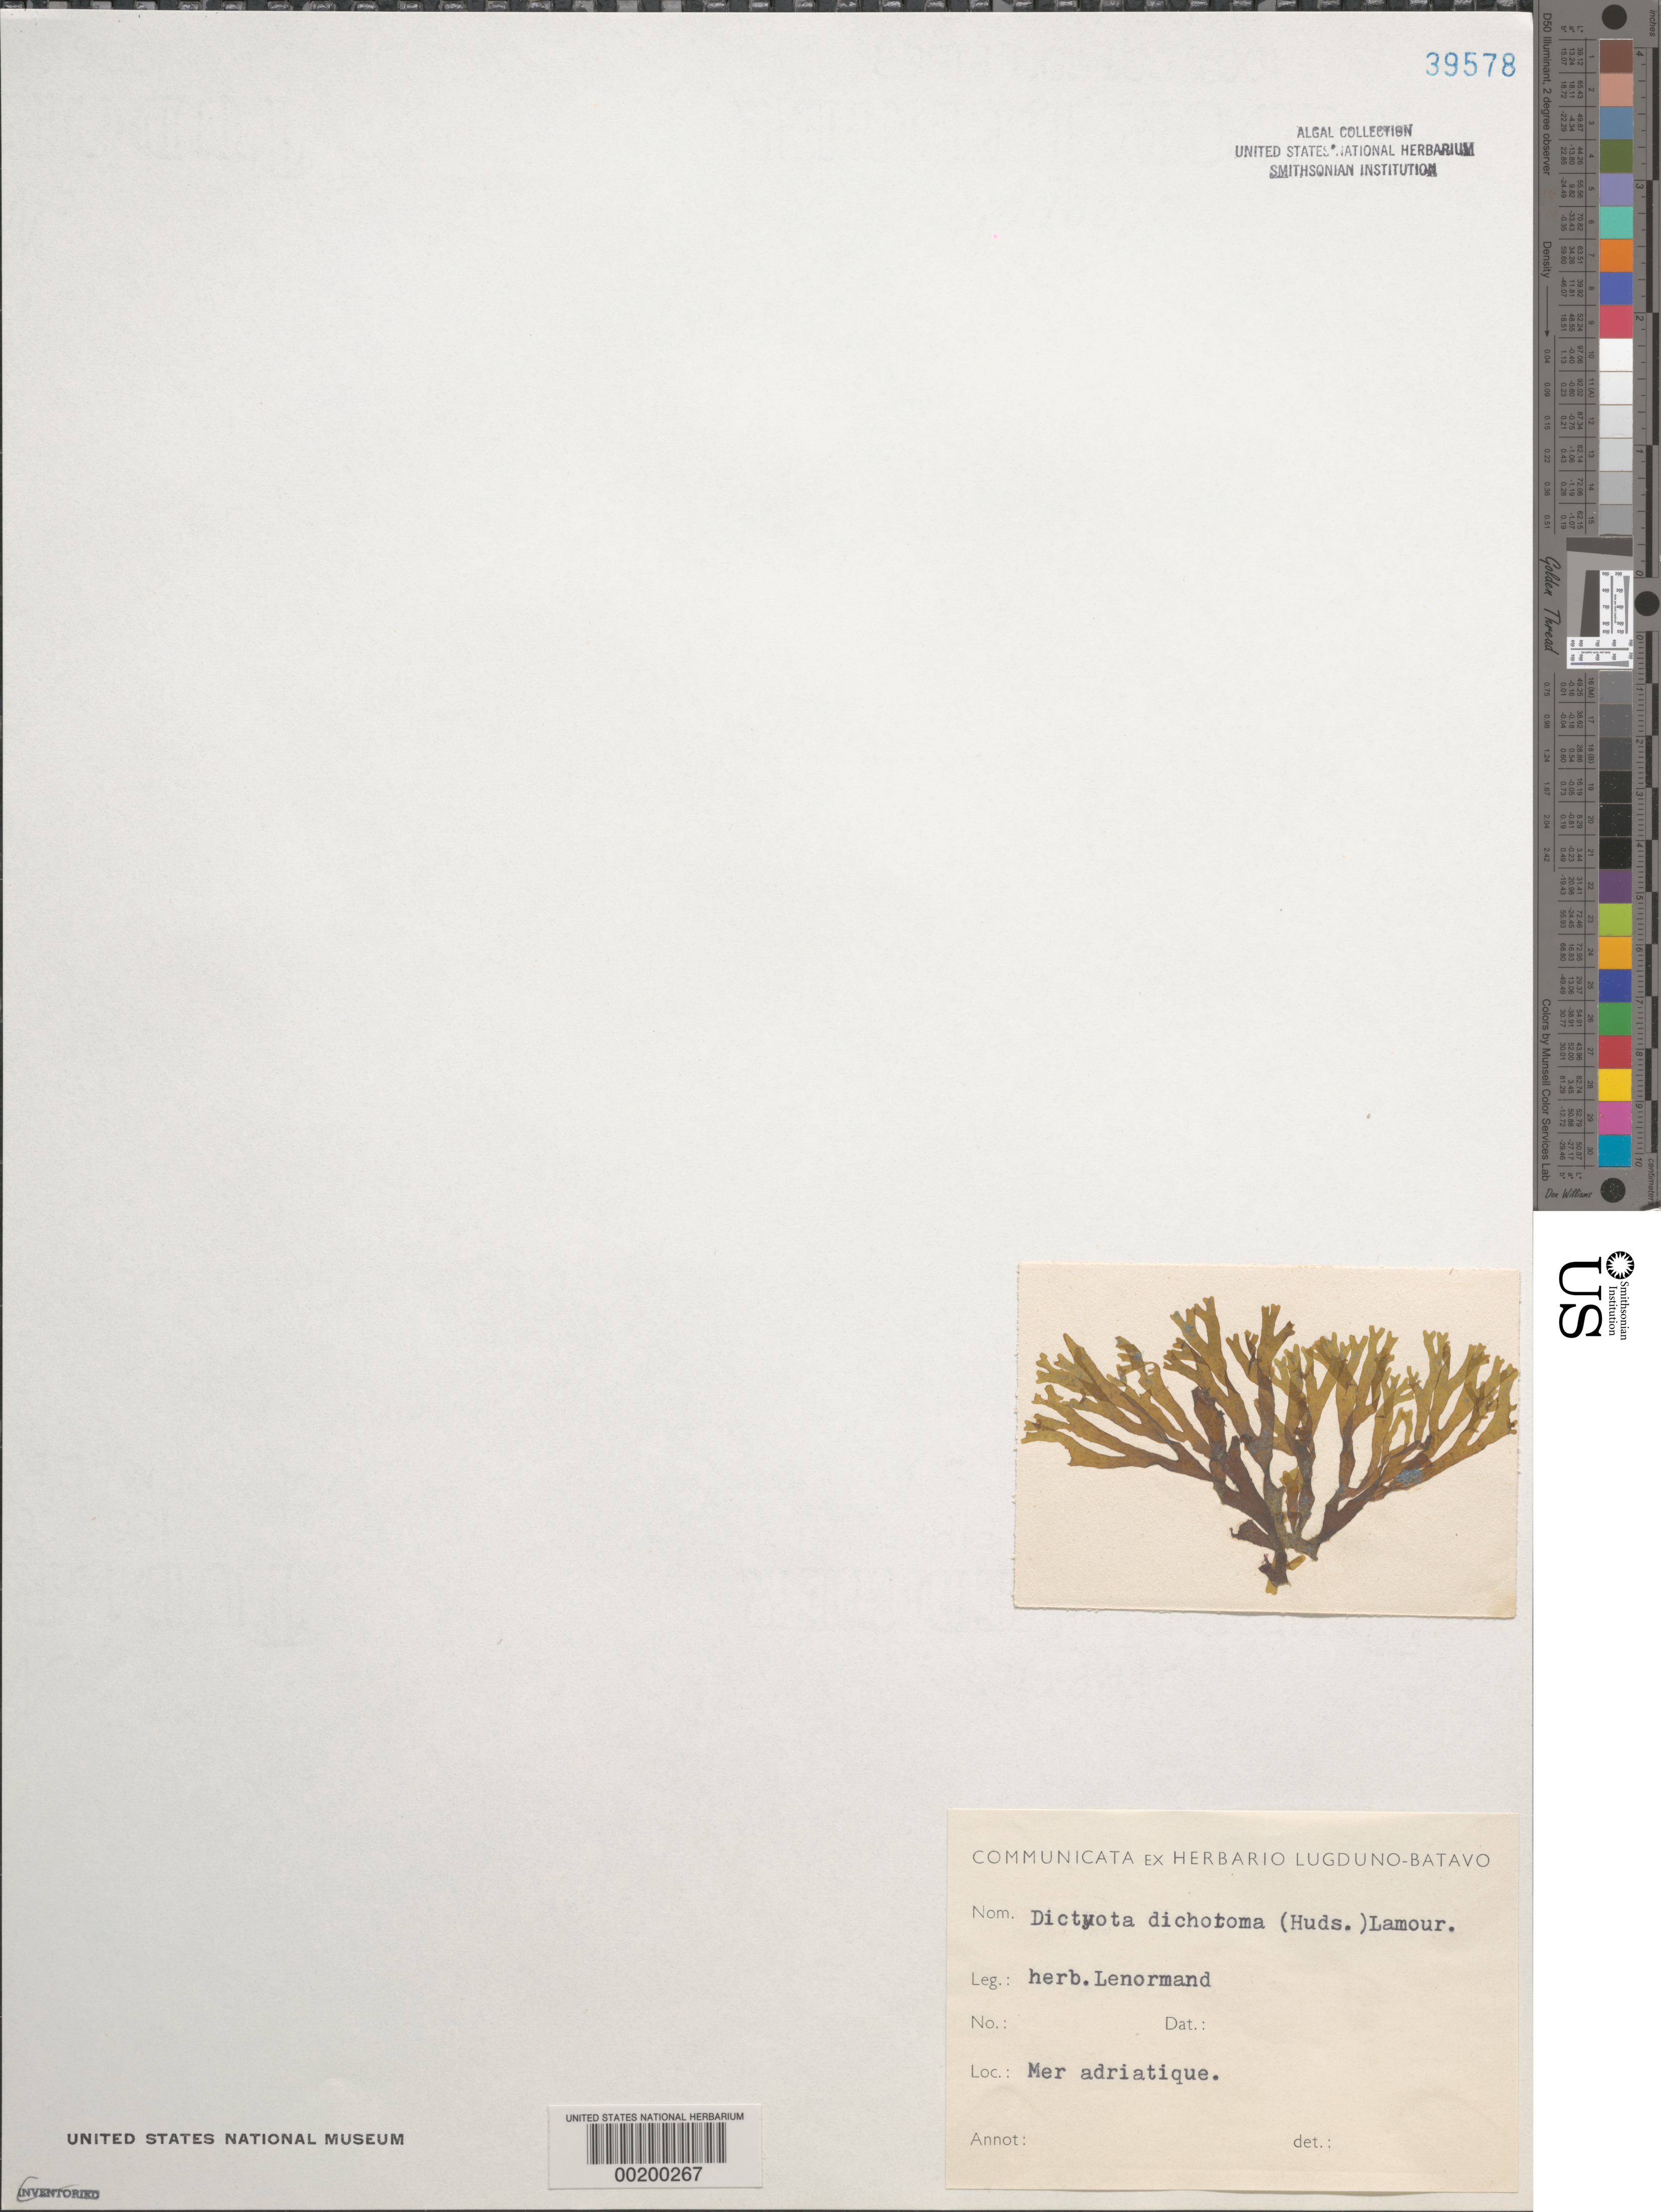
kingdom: Chromista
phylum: Ochrophyta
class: Phaeophyceae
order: Dictyotales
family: Dictyotaceae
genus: Dictyota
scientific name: Dictyota dichotoma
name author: (Huds.) J.V.Lamouroux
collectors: S. Lenormand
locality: Adriatic Sea (Mer Adriatique)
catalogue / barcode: US 39578